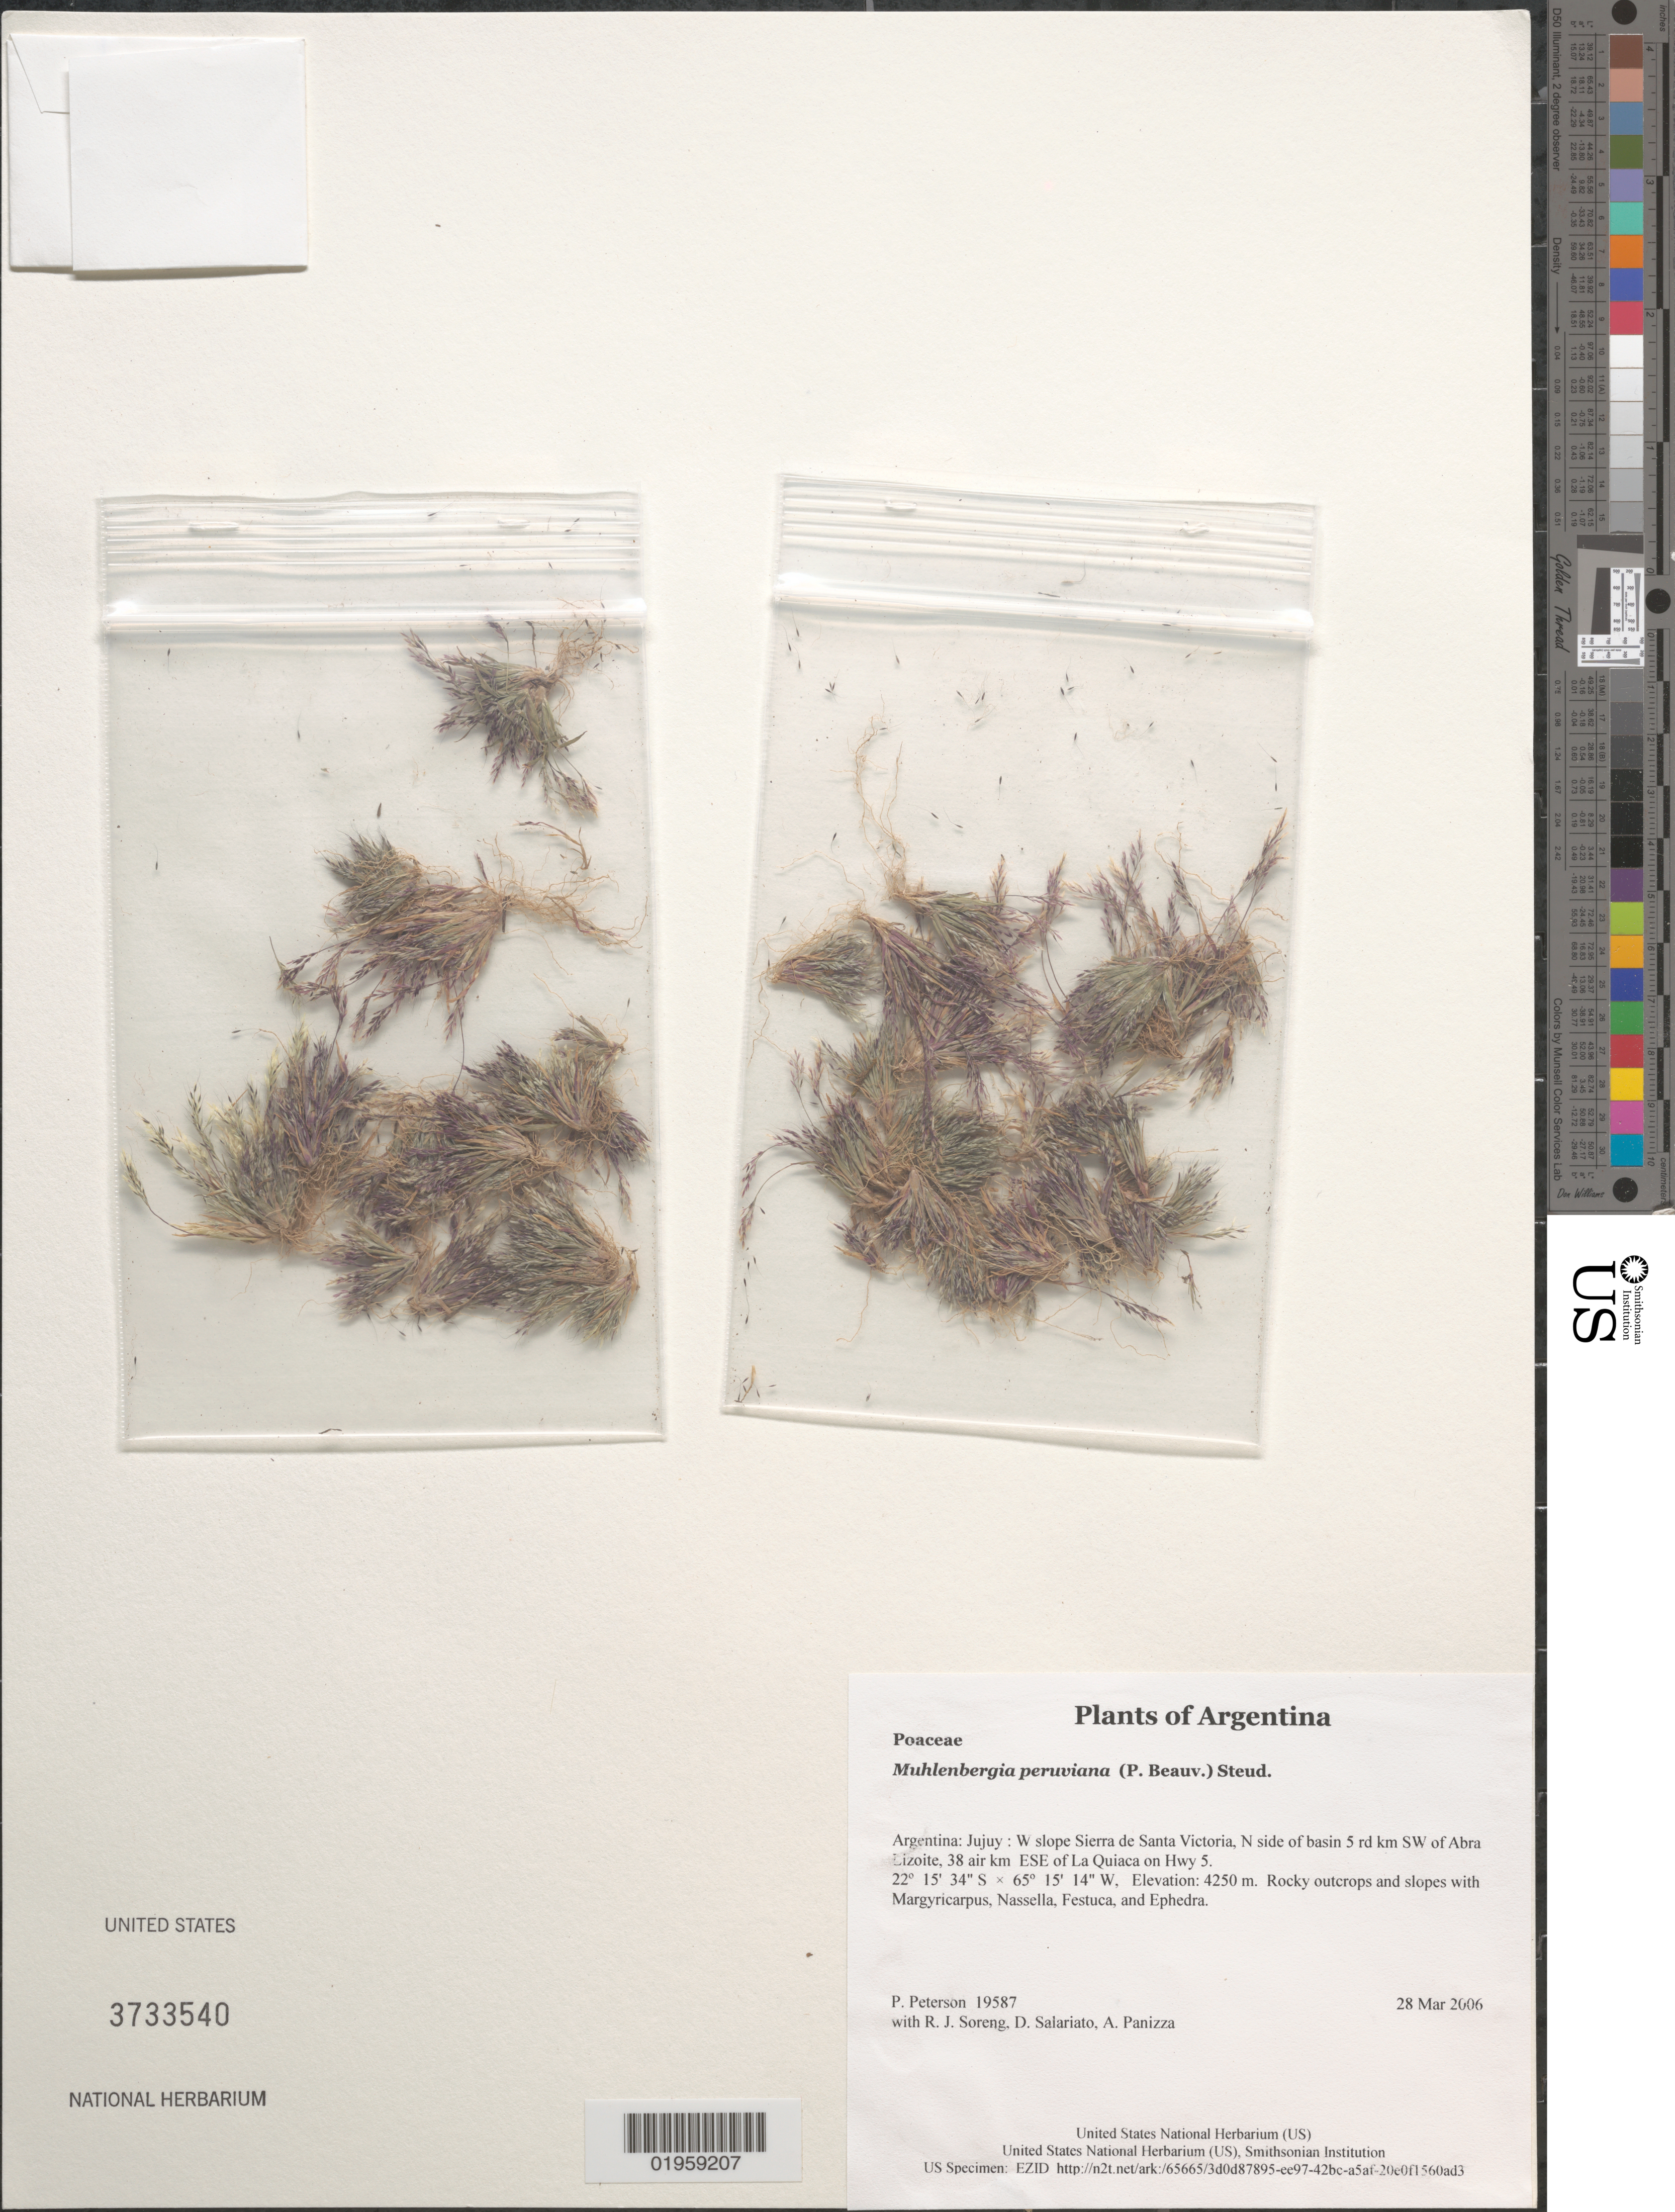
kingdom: Plantae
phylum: Tracheophyta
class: Liliopsida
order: Poales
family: Poaceae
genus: Muhlenbergia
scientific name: Muhlenbergia peruviana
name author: (P. Beauv.) Steud.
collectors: P. M. Peterson, R. J. Soreng, D. Salariato & A. Panizza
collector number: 19587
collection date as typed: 28 Mar 2006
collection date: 2006-03-28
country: Argentina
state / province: Jujuy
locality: W slope Sierra de Santa Victoria, N side of basin 5 rd km SW of Abra Lizoite, 38 air km ESE of La Quiaca on Hwy 5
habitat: Rocky outcrops and slopes with Margyricarpus, Nassella, Festuca, and Ephedra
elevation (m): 4250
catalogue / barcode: US 3733540